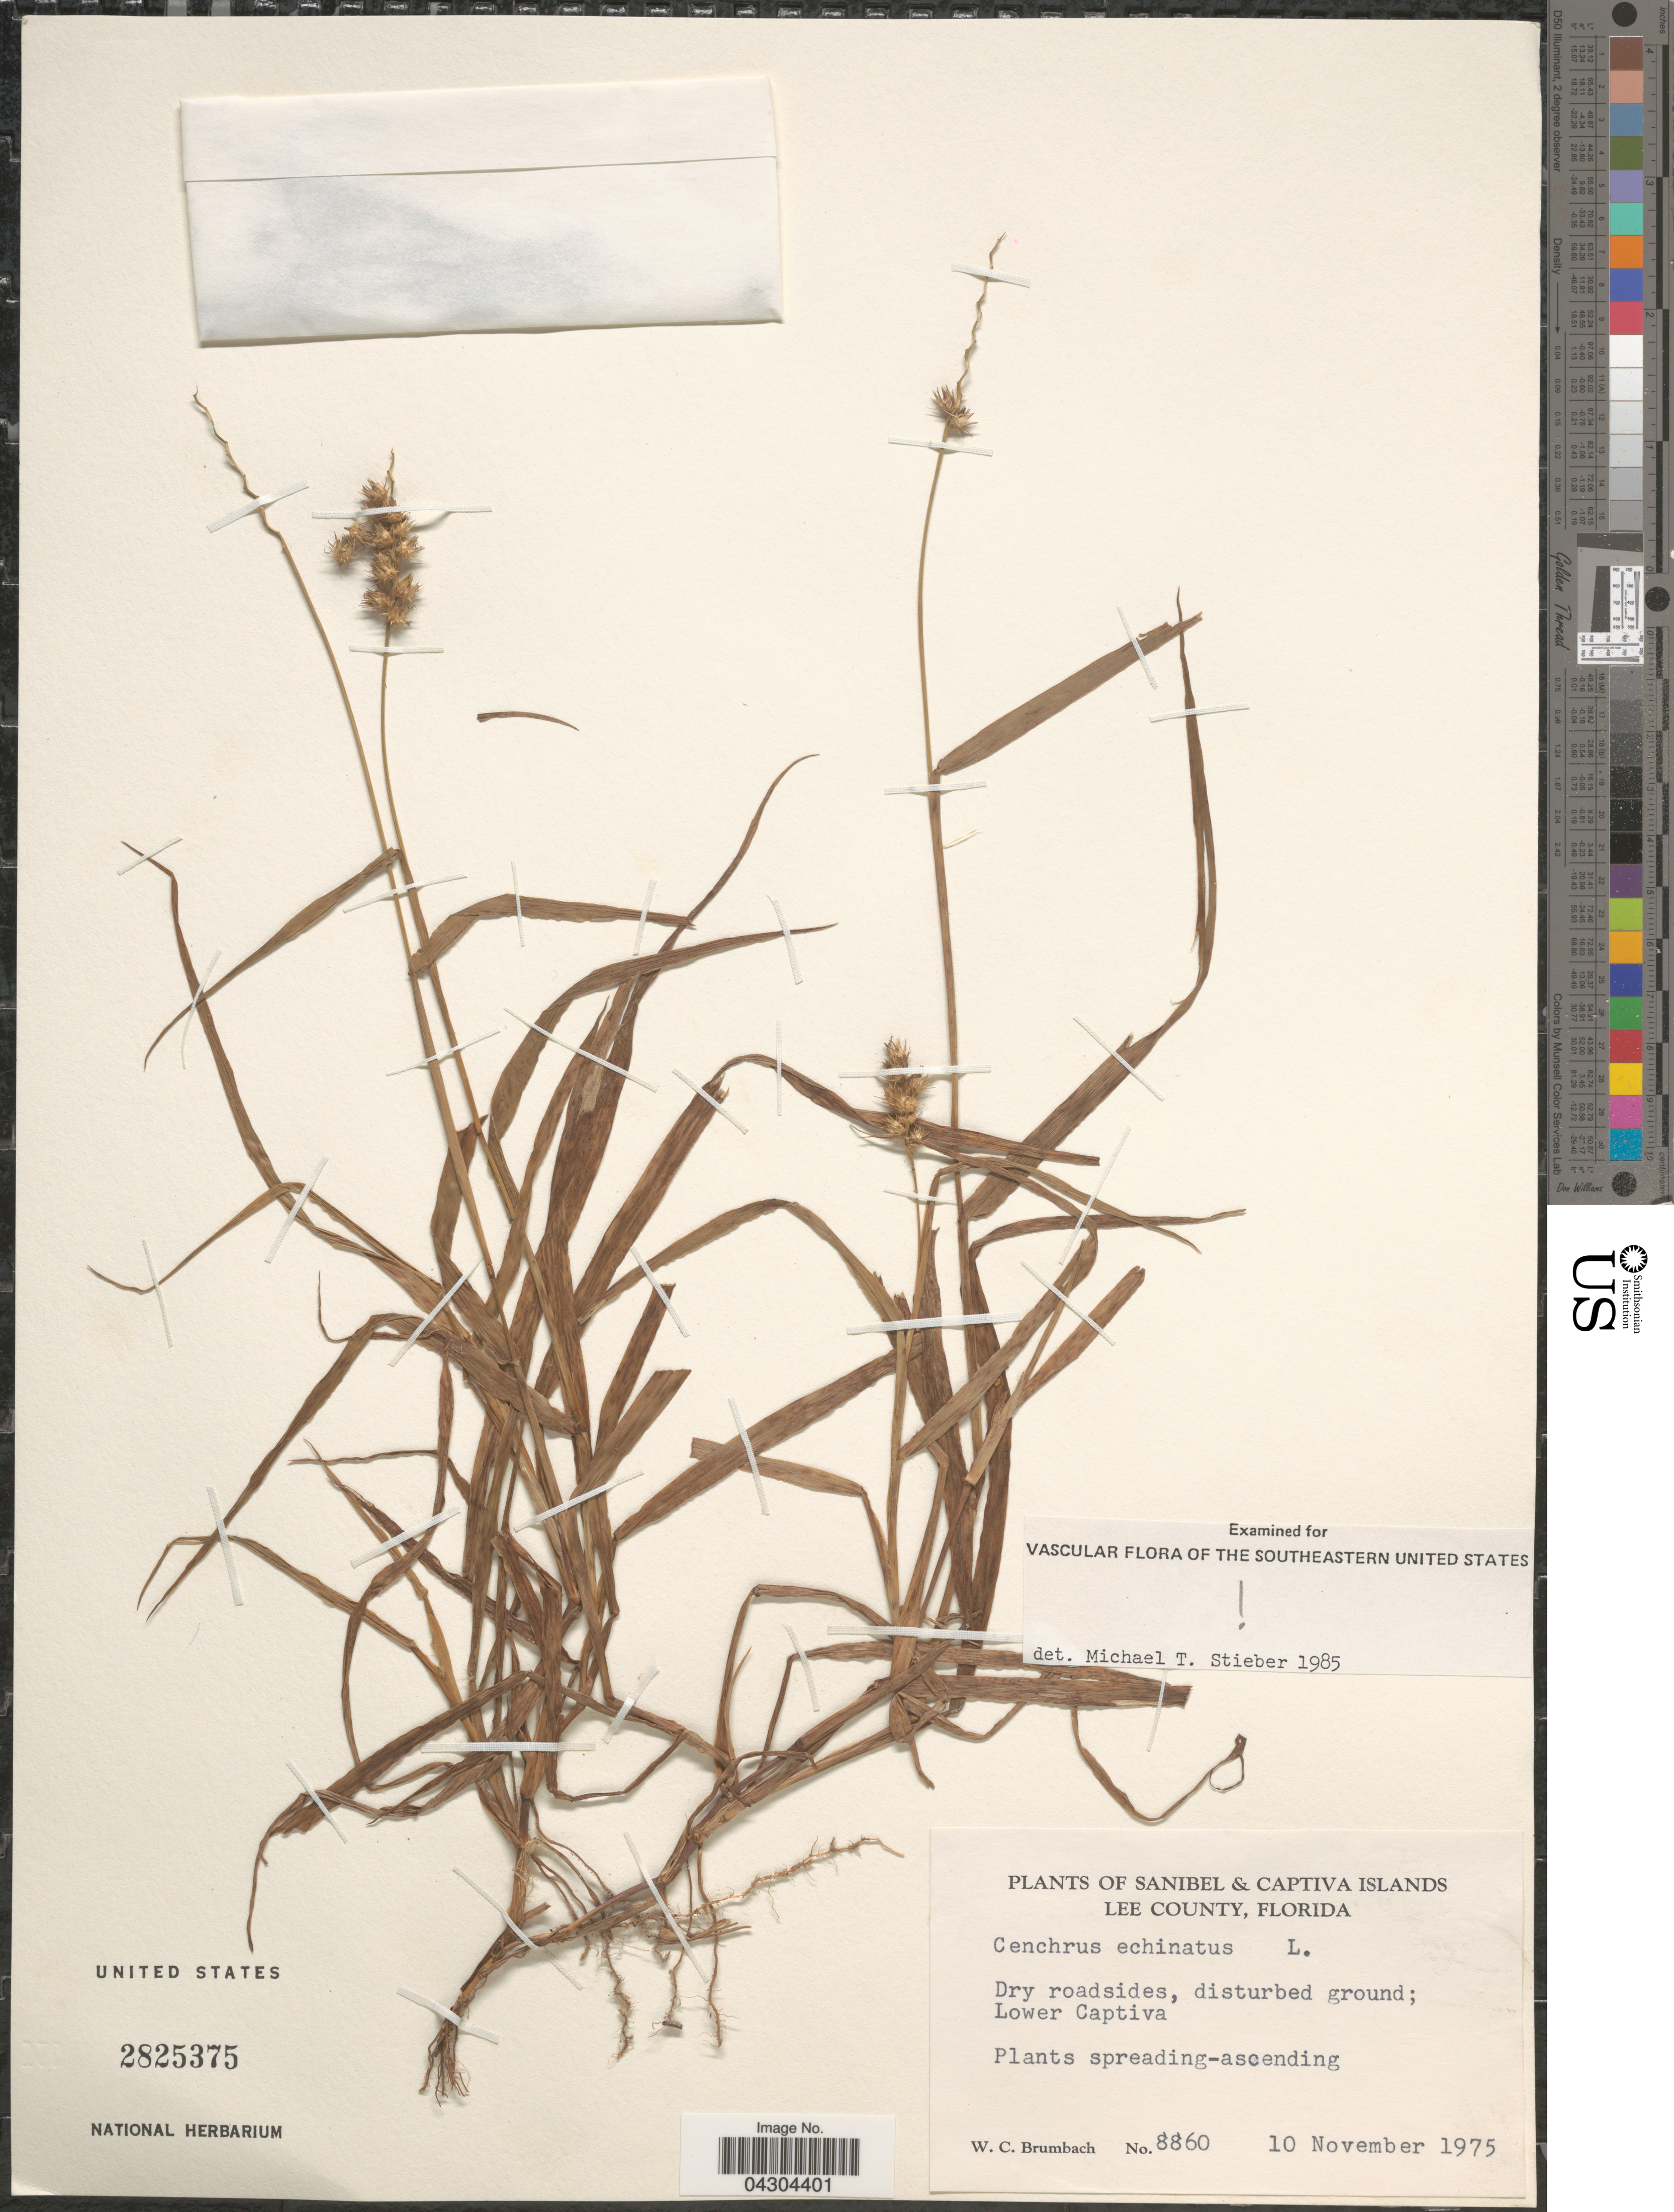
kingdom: Plantae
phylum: Tracheophyta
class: Liliopsida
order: Poales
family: Poaceae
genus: Cenchrus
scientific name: Cenchrus echinatus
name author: L.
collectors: W. C. Brumbach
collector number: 8860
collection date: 1975-11-10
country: United States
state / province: Florida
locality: Sanibel & Captiva Islands. Lee County. Dry roadsides, disturbed ground; Lower Captiva.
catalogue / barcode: US 2825375